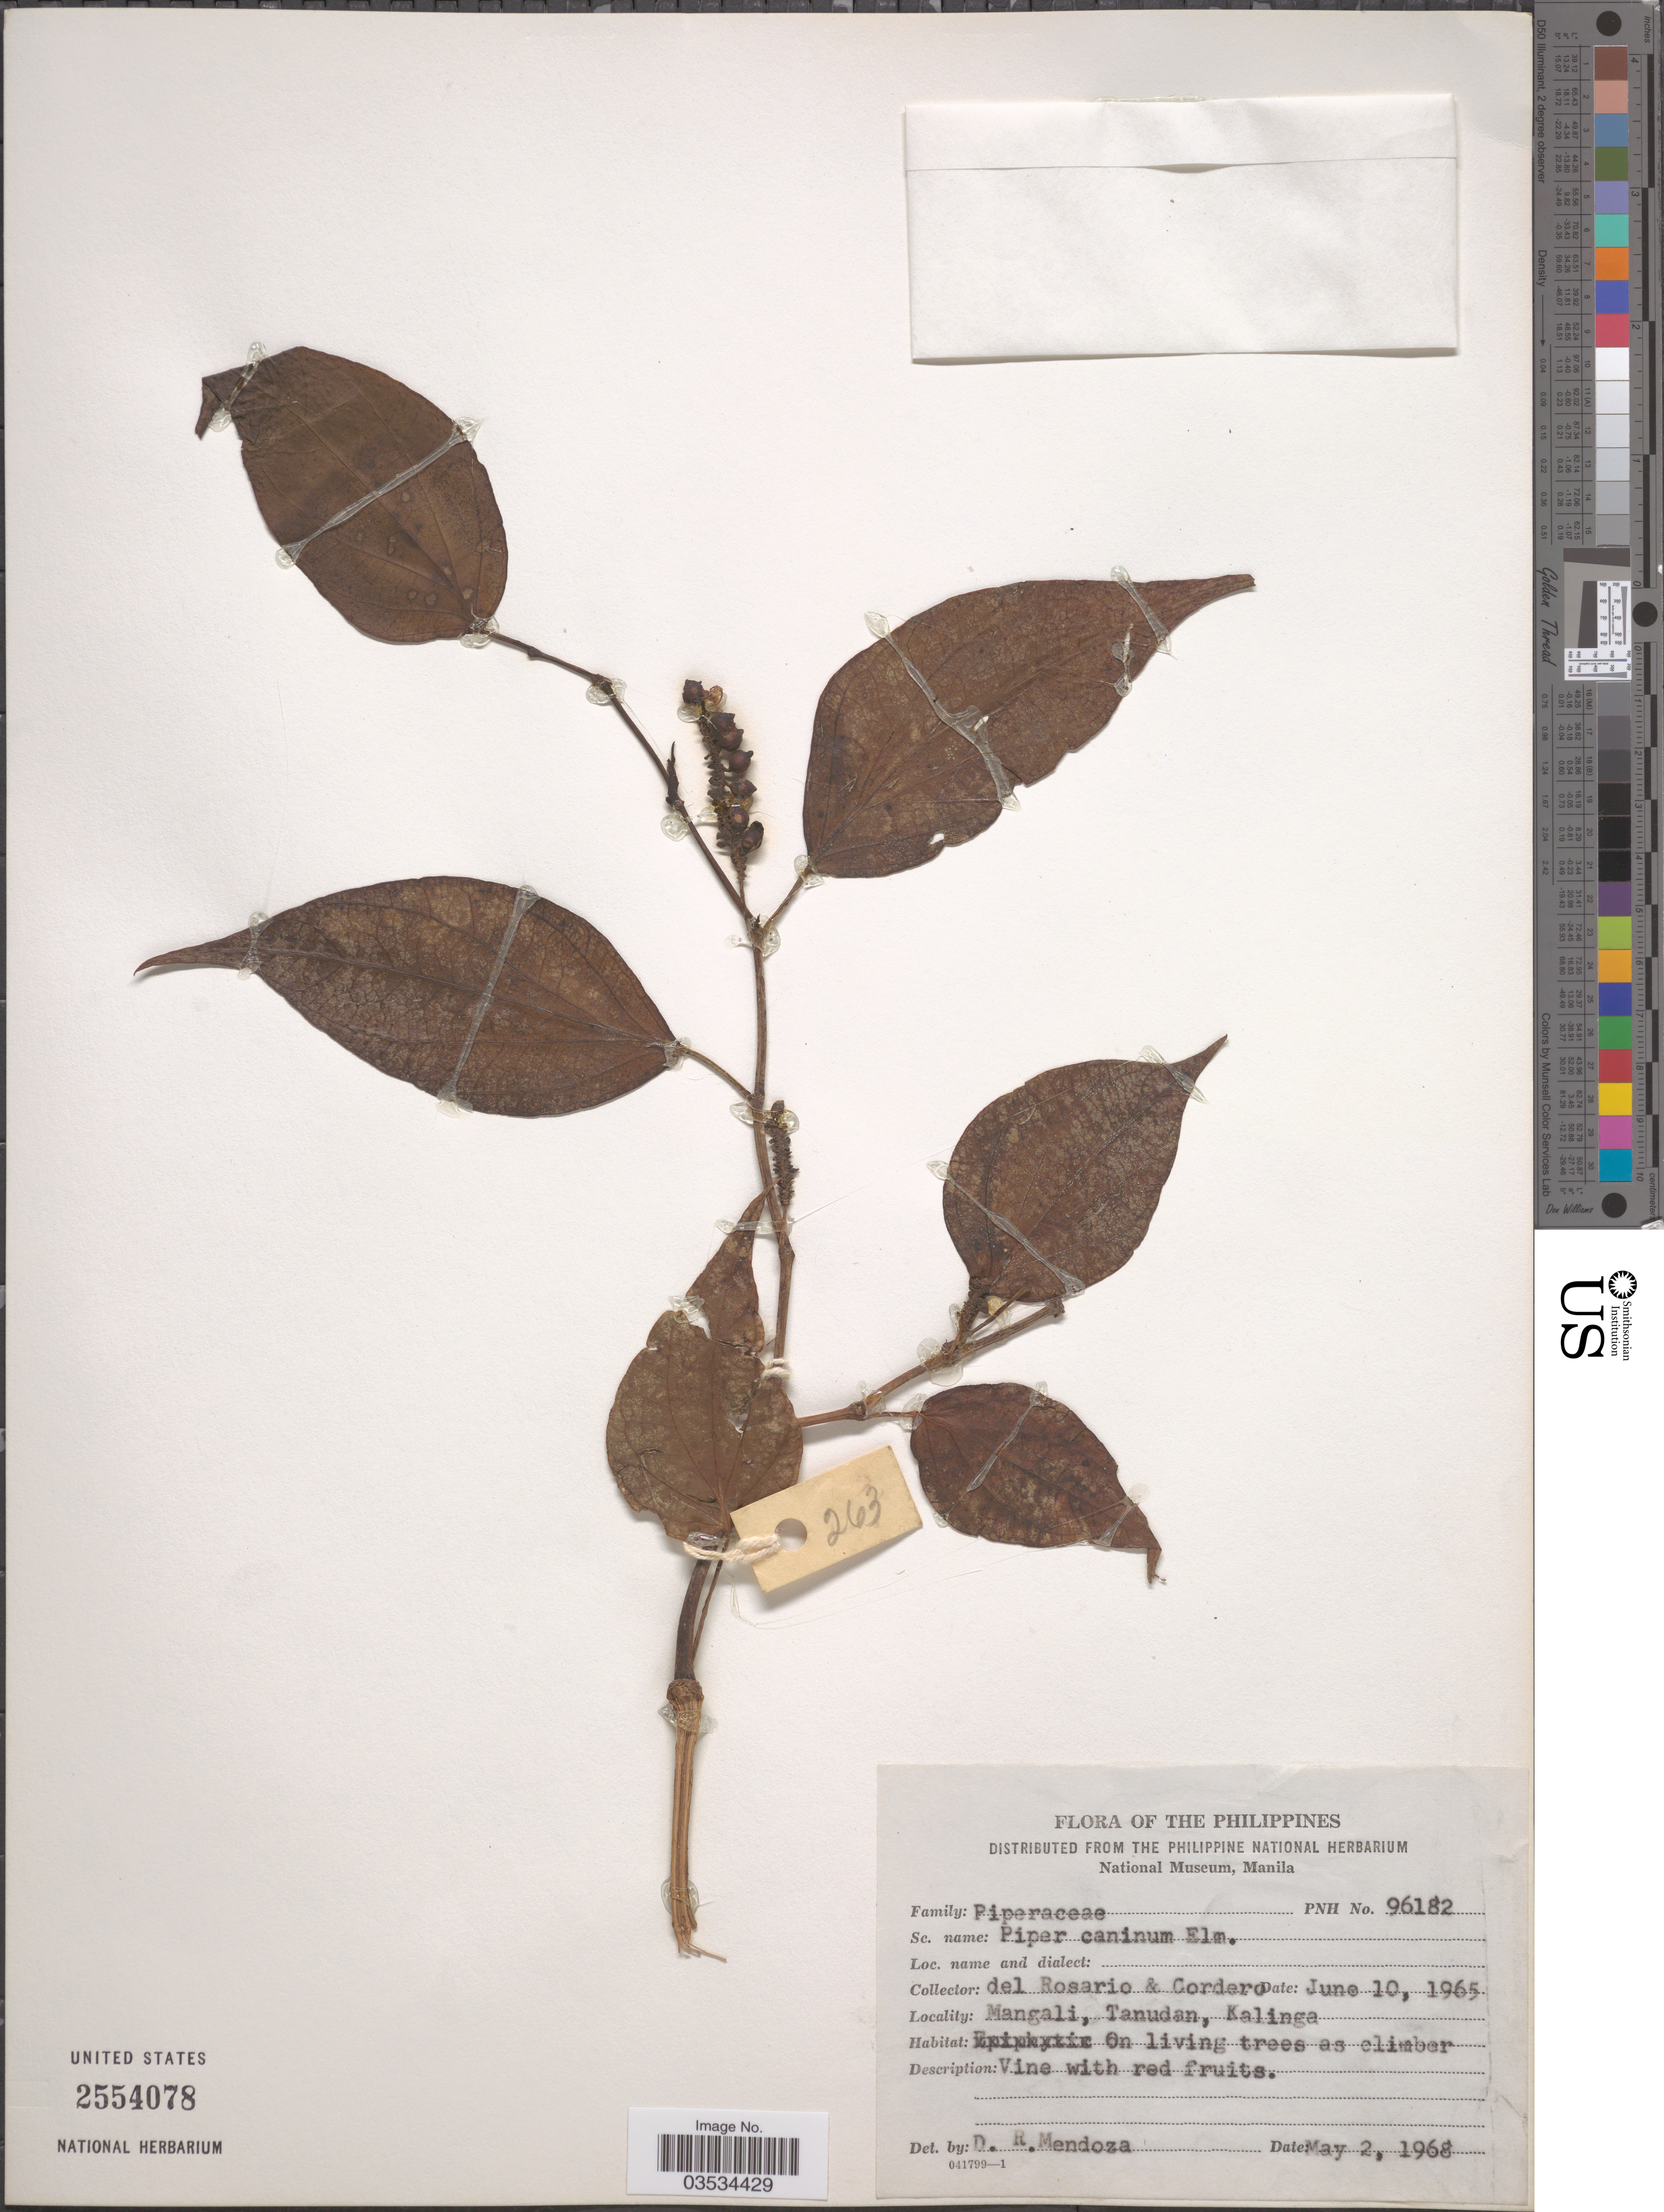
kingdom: Plantae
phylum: Tracheophyta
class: Magnoliopsida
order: Piperales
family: Piperaceae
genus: Piper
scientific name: Piper caninum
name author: Blume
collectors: Del Rosario & -. Cordero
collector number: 96182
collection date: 1968-05-02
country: Philippines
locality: Mangali, Tanudan, Kalinga.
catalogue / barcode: US 2554078